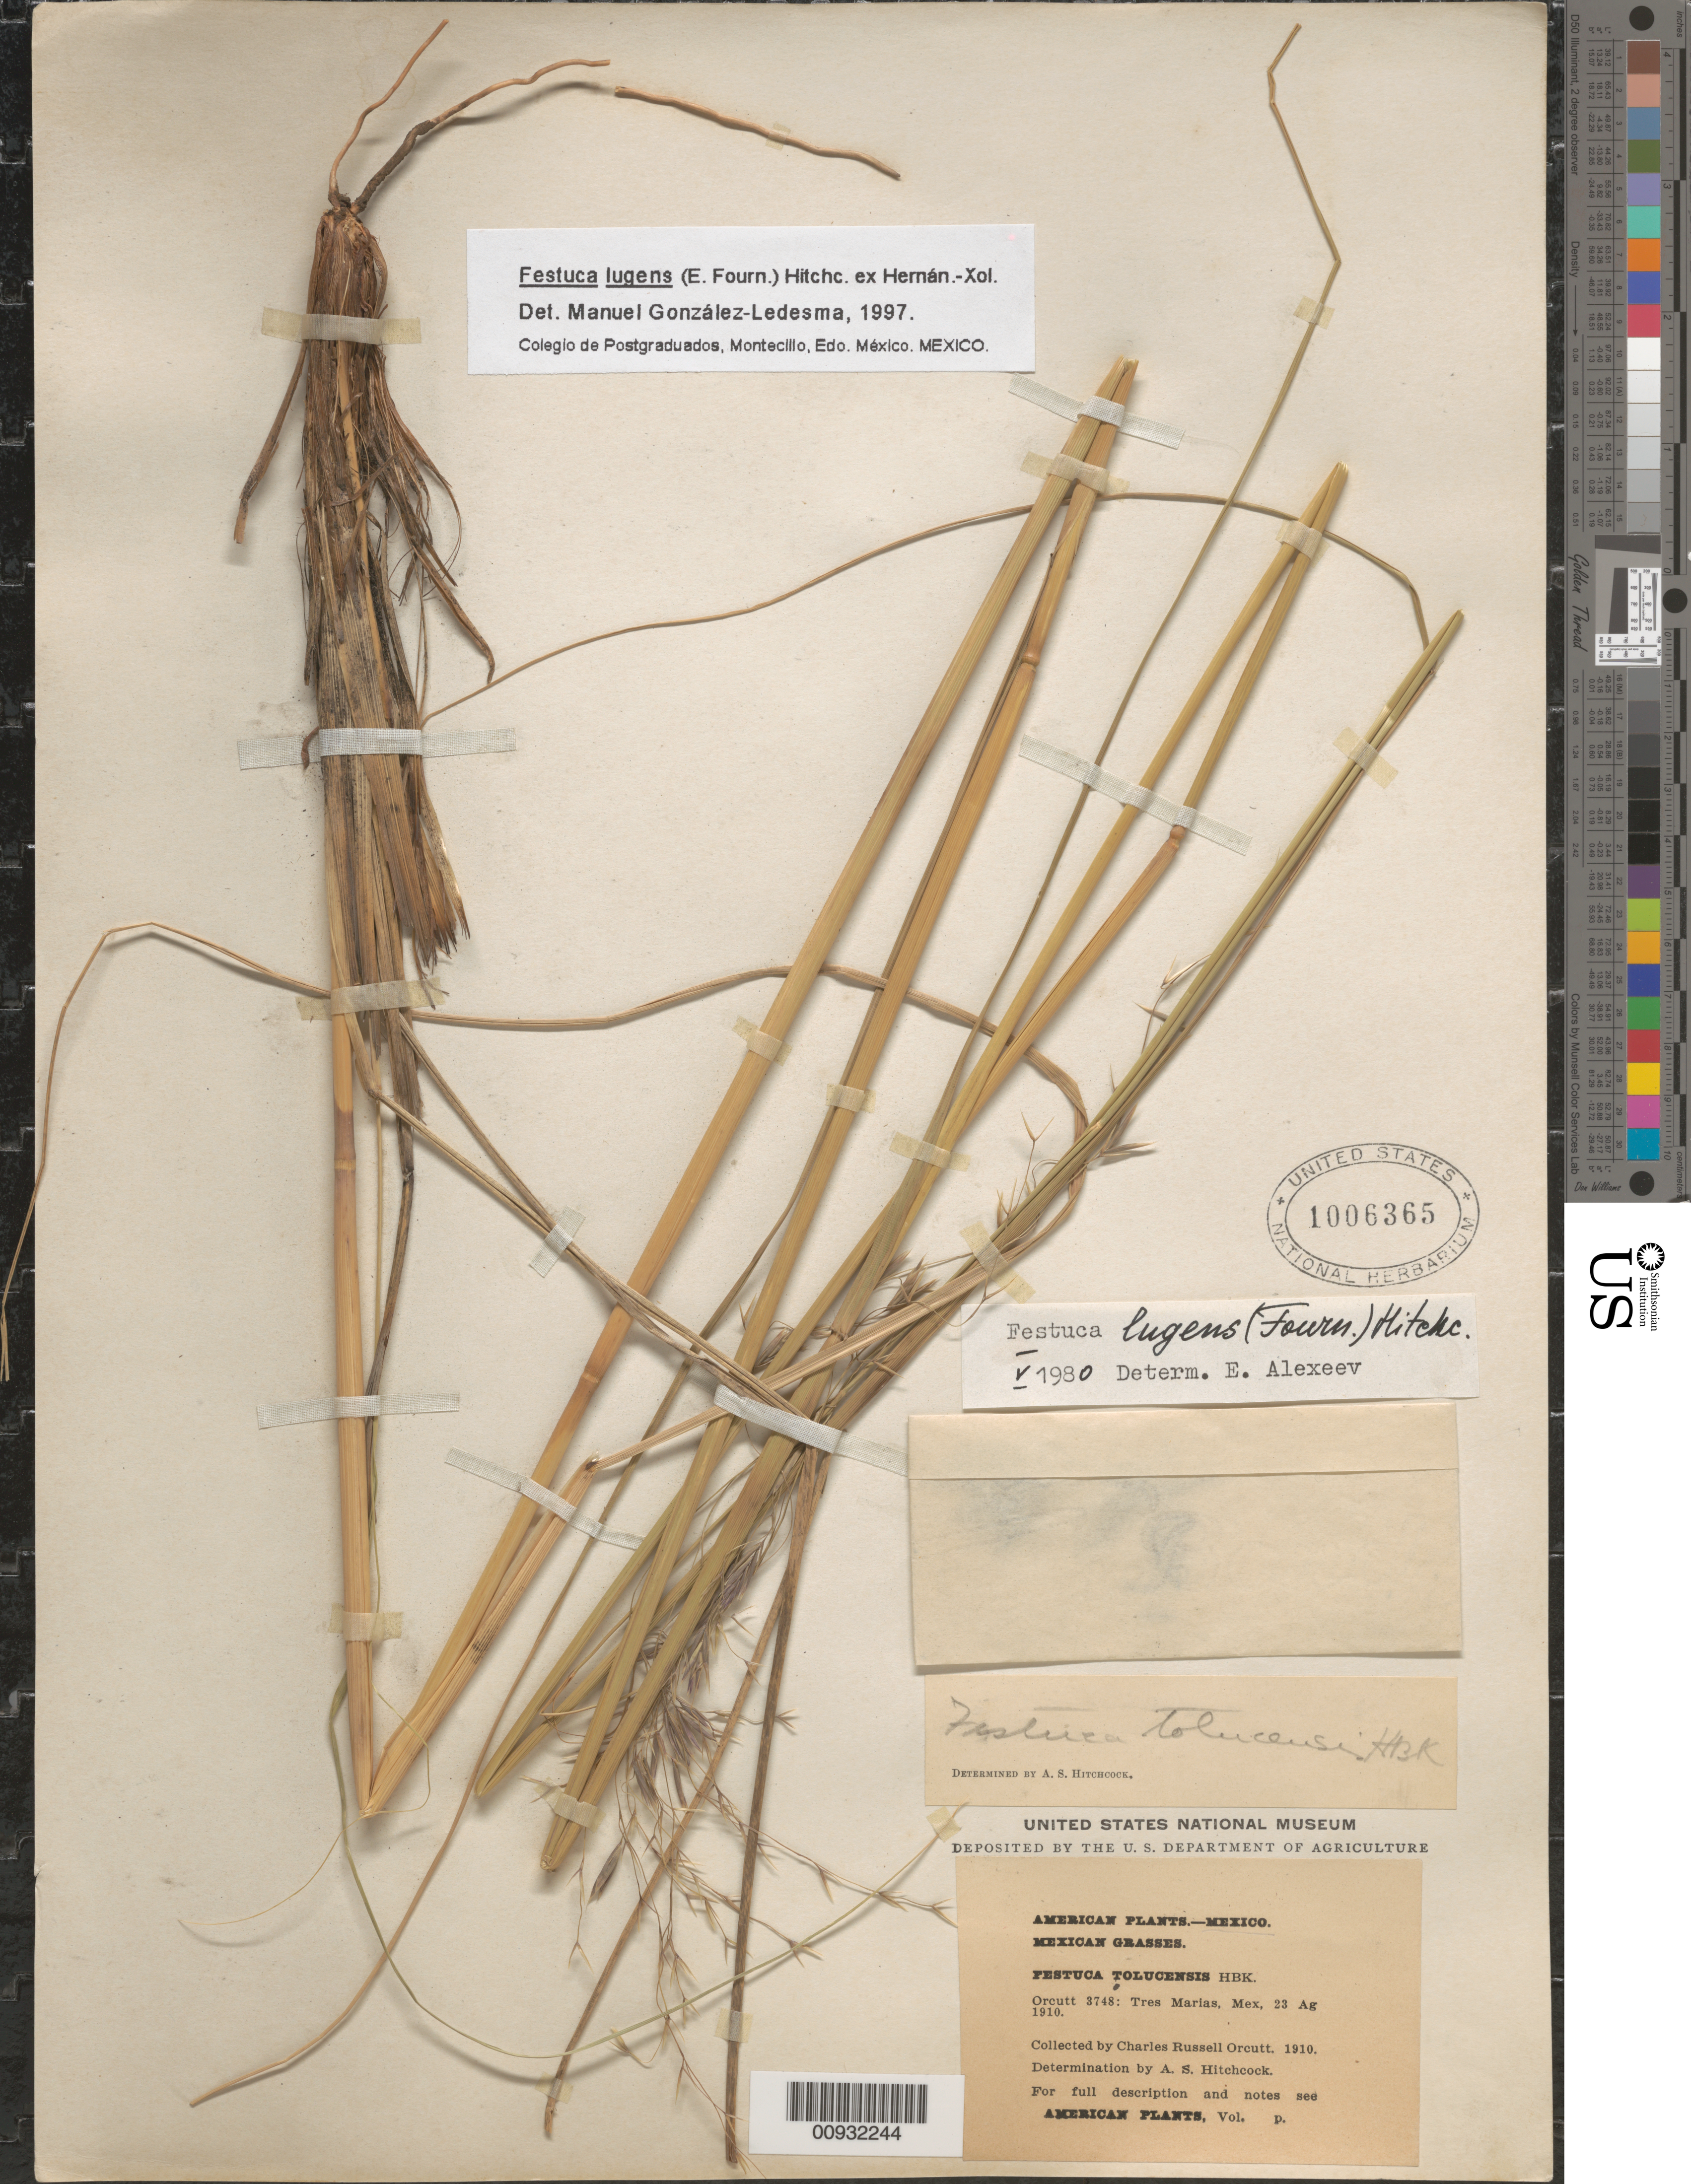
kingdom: Plantae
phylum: Tracheophyta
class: Liliopsida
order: Poales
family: Poaceae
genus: Festuca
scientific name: Festuca lugens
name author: (E. Fourn.) Hitchc. ex Hern.-Xol.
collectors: C. R. Orcutt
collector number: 3748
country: Mexico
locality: Tres Marias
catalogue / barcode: US 1006365